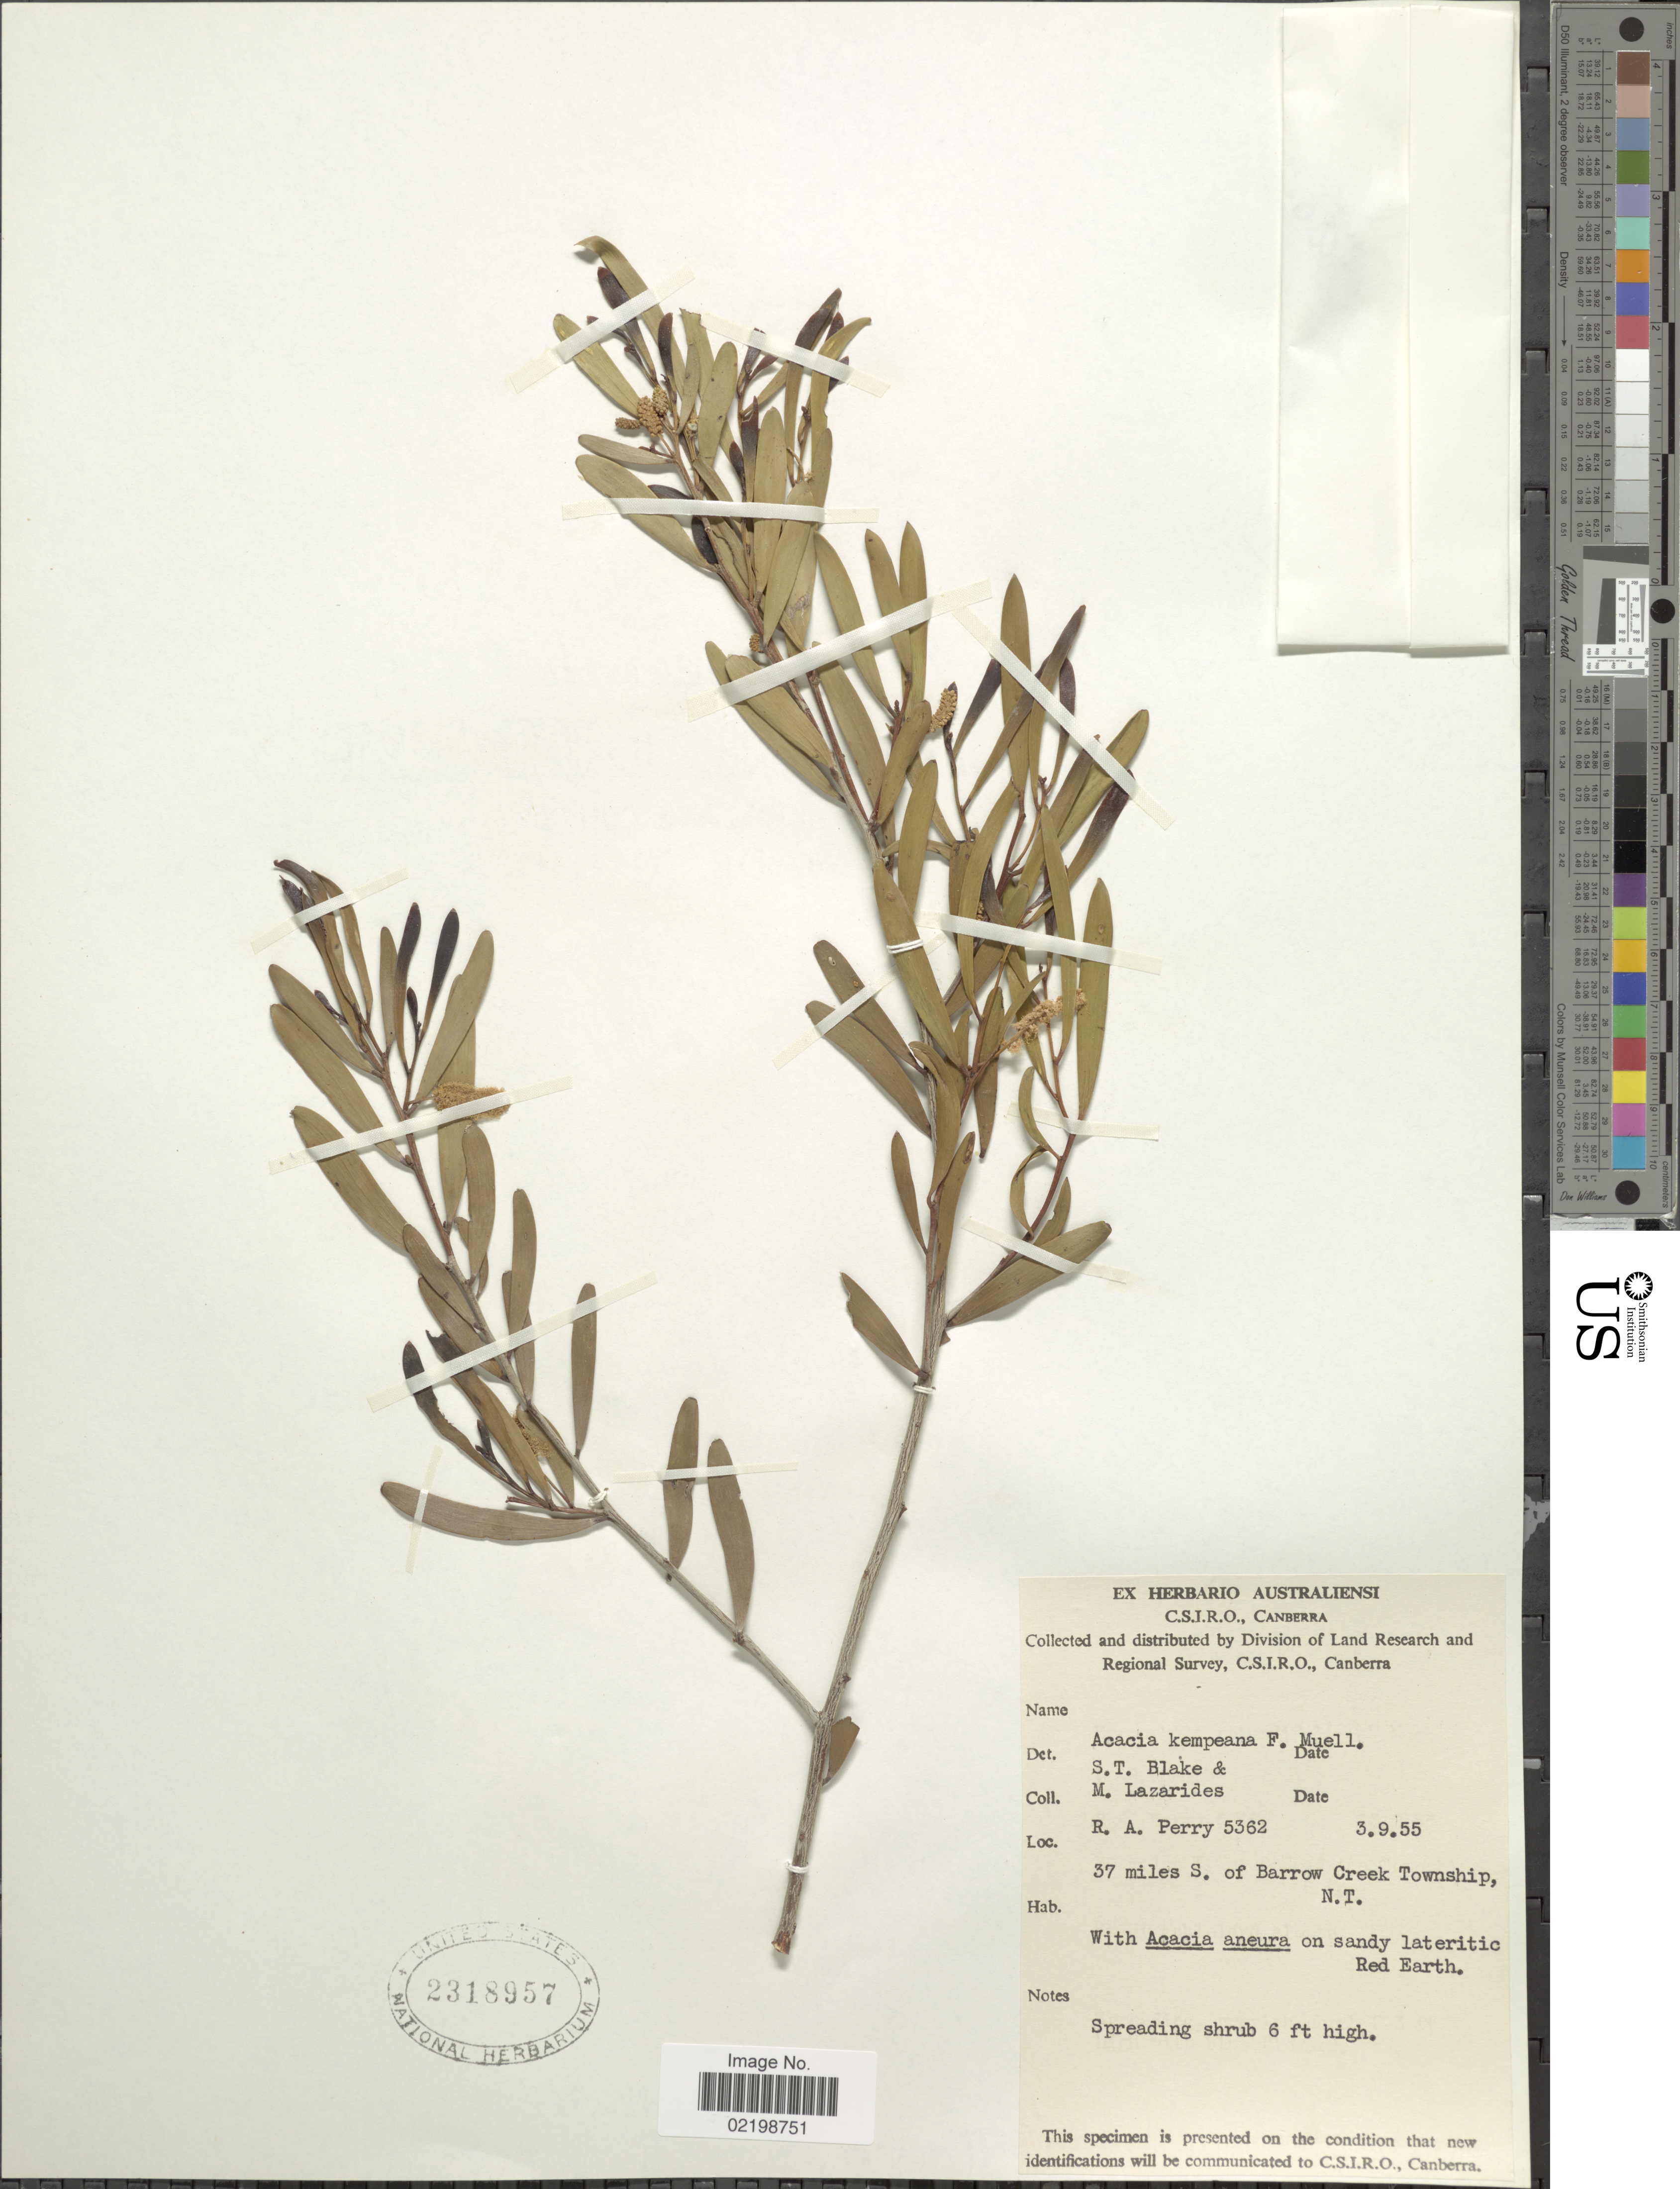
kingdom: Plantae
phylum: Tracheophyta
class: Magnoliopsida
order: Fabales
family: Fabaceae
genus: Acacia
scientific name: Acacia kempeana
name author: F. Muell.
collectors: Perry, R. A.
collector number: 5362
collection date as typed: Transcribed d/m/y: 3/9/55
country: Australia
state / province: Northern Territory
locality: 37 miles S. of Barrow Creek Township, N.T.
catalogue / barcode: US 2318957